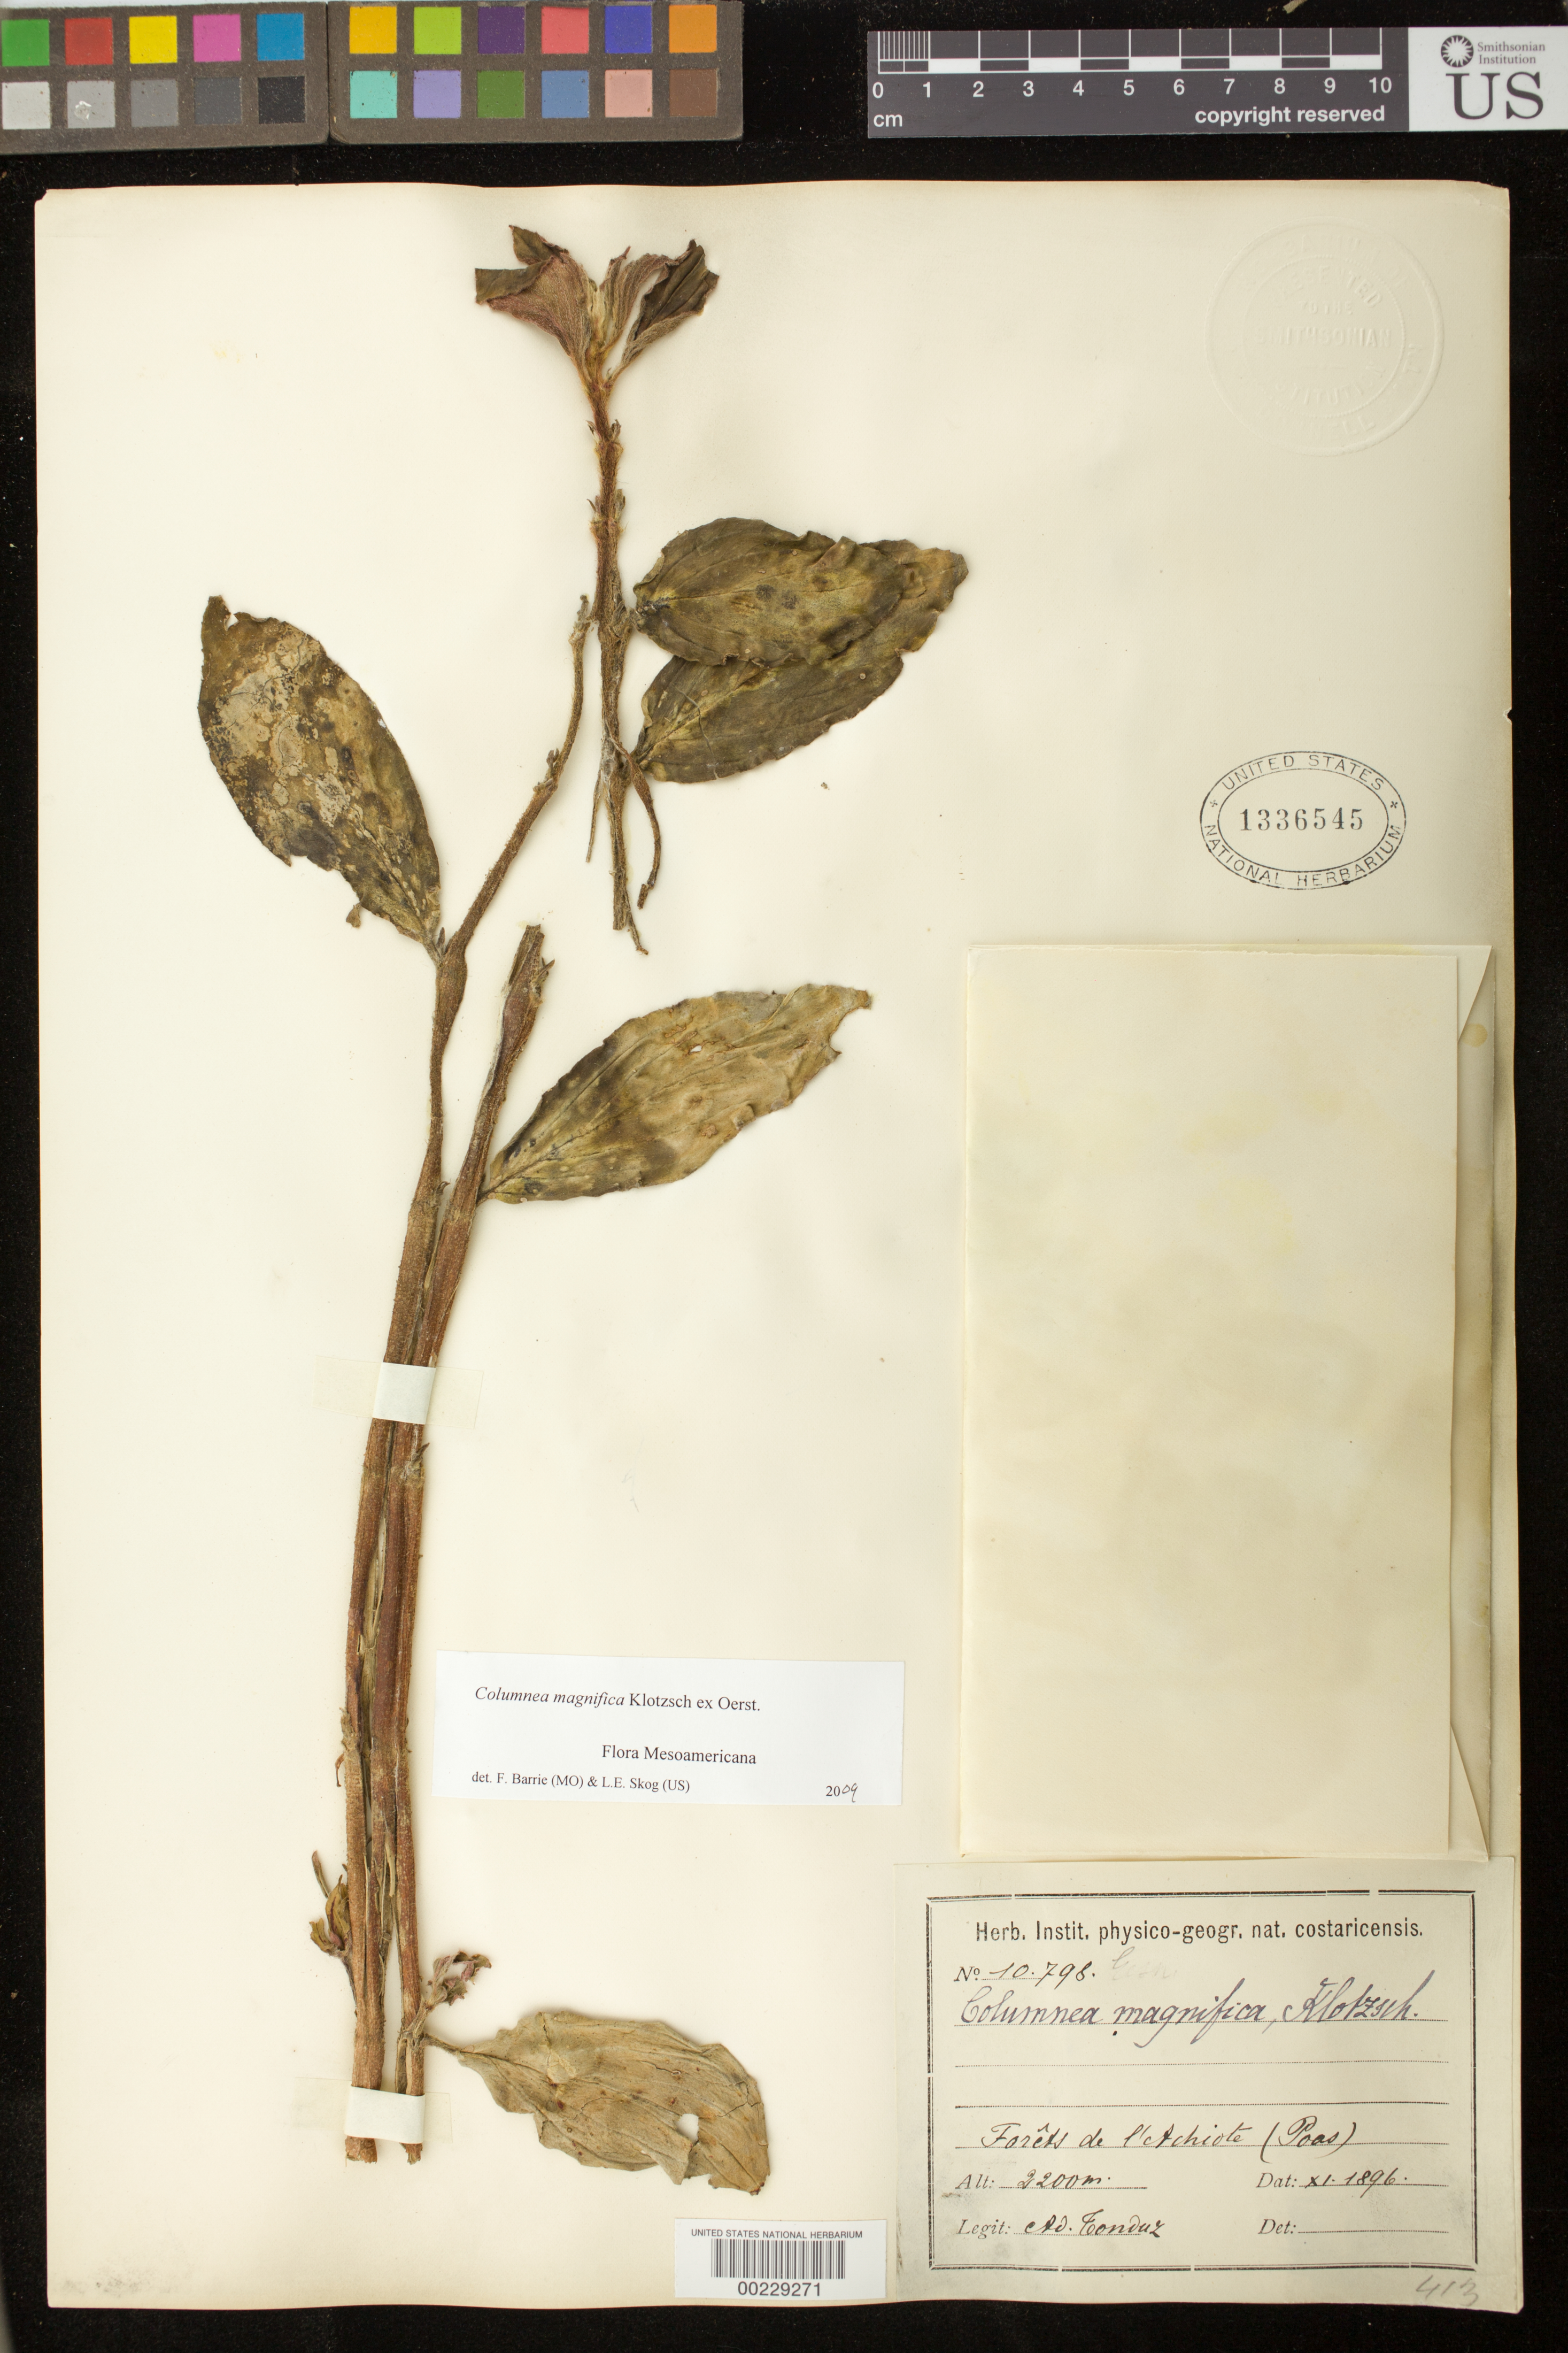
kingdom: Plantae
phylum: Tracheophyta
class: Magnoliopsida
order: Lamiales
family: Gesneriaceae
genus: Columnea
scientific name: Columnea magnifica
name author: Klotzsch ex Oerst.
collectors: A. Tonduz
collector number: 10798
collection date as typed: Nov 1896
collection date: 1896-11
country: Costa Rica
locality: L'Achiote (Poas)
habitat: Forests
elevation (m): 2200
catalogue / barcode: US 1336545